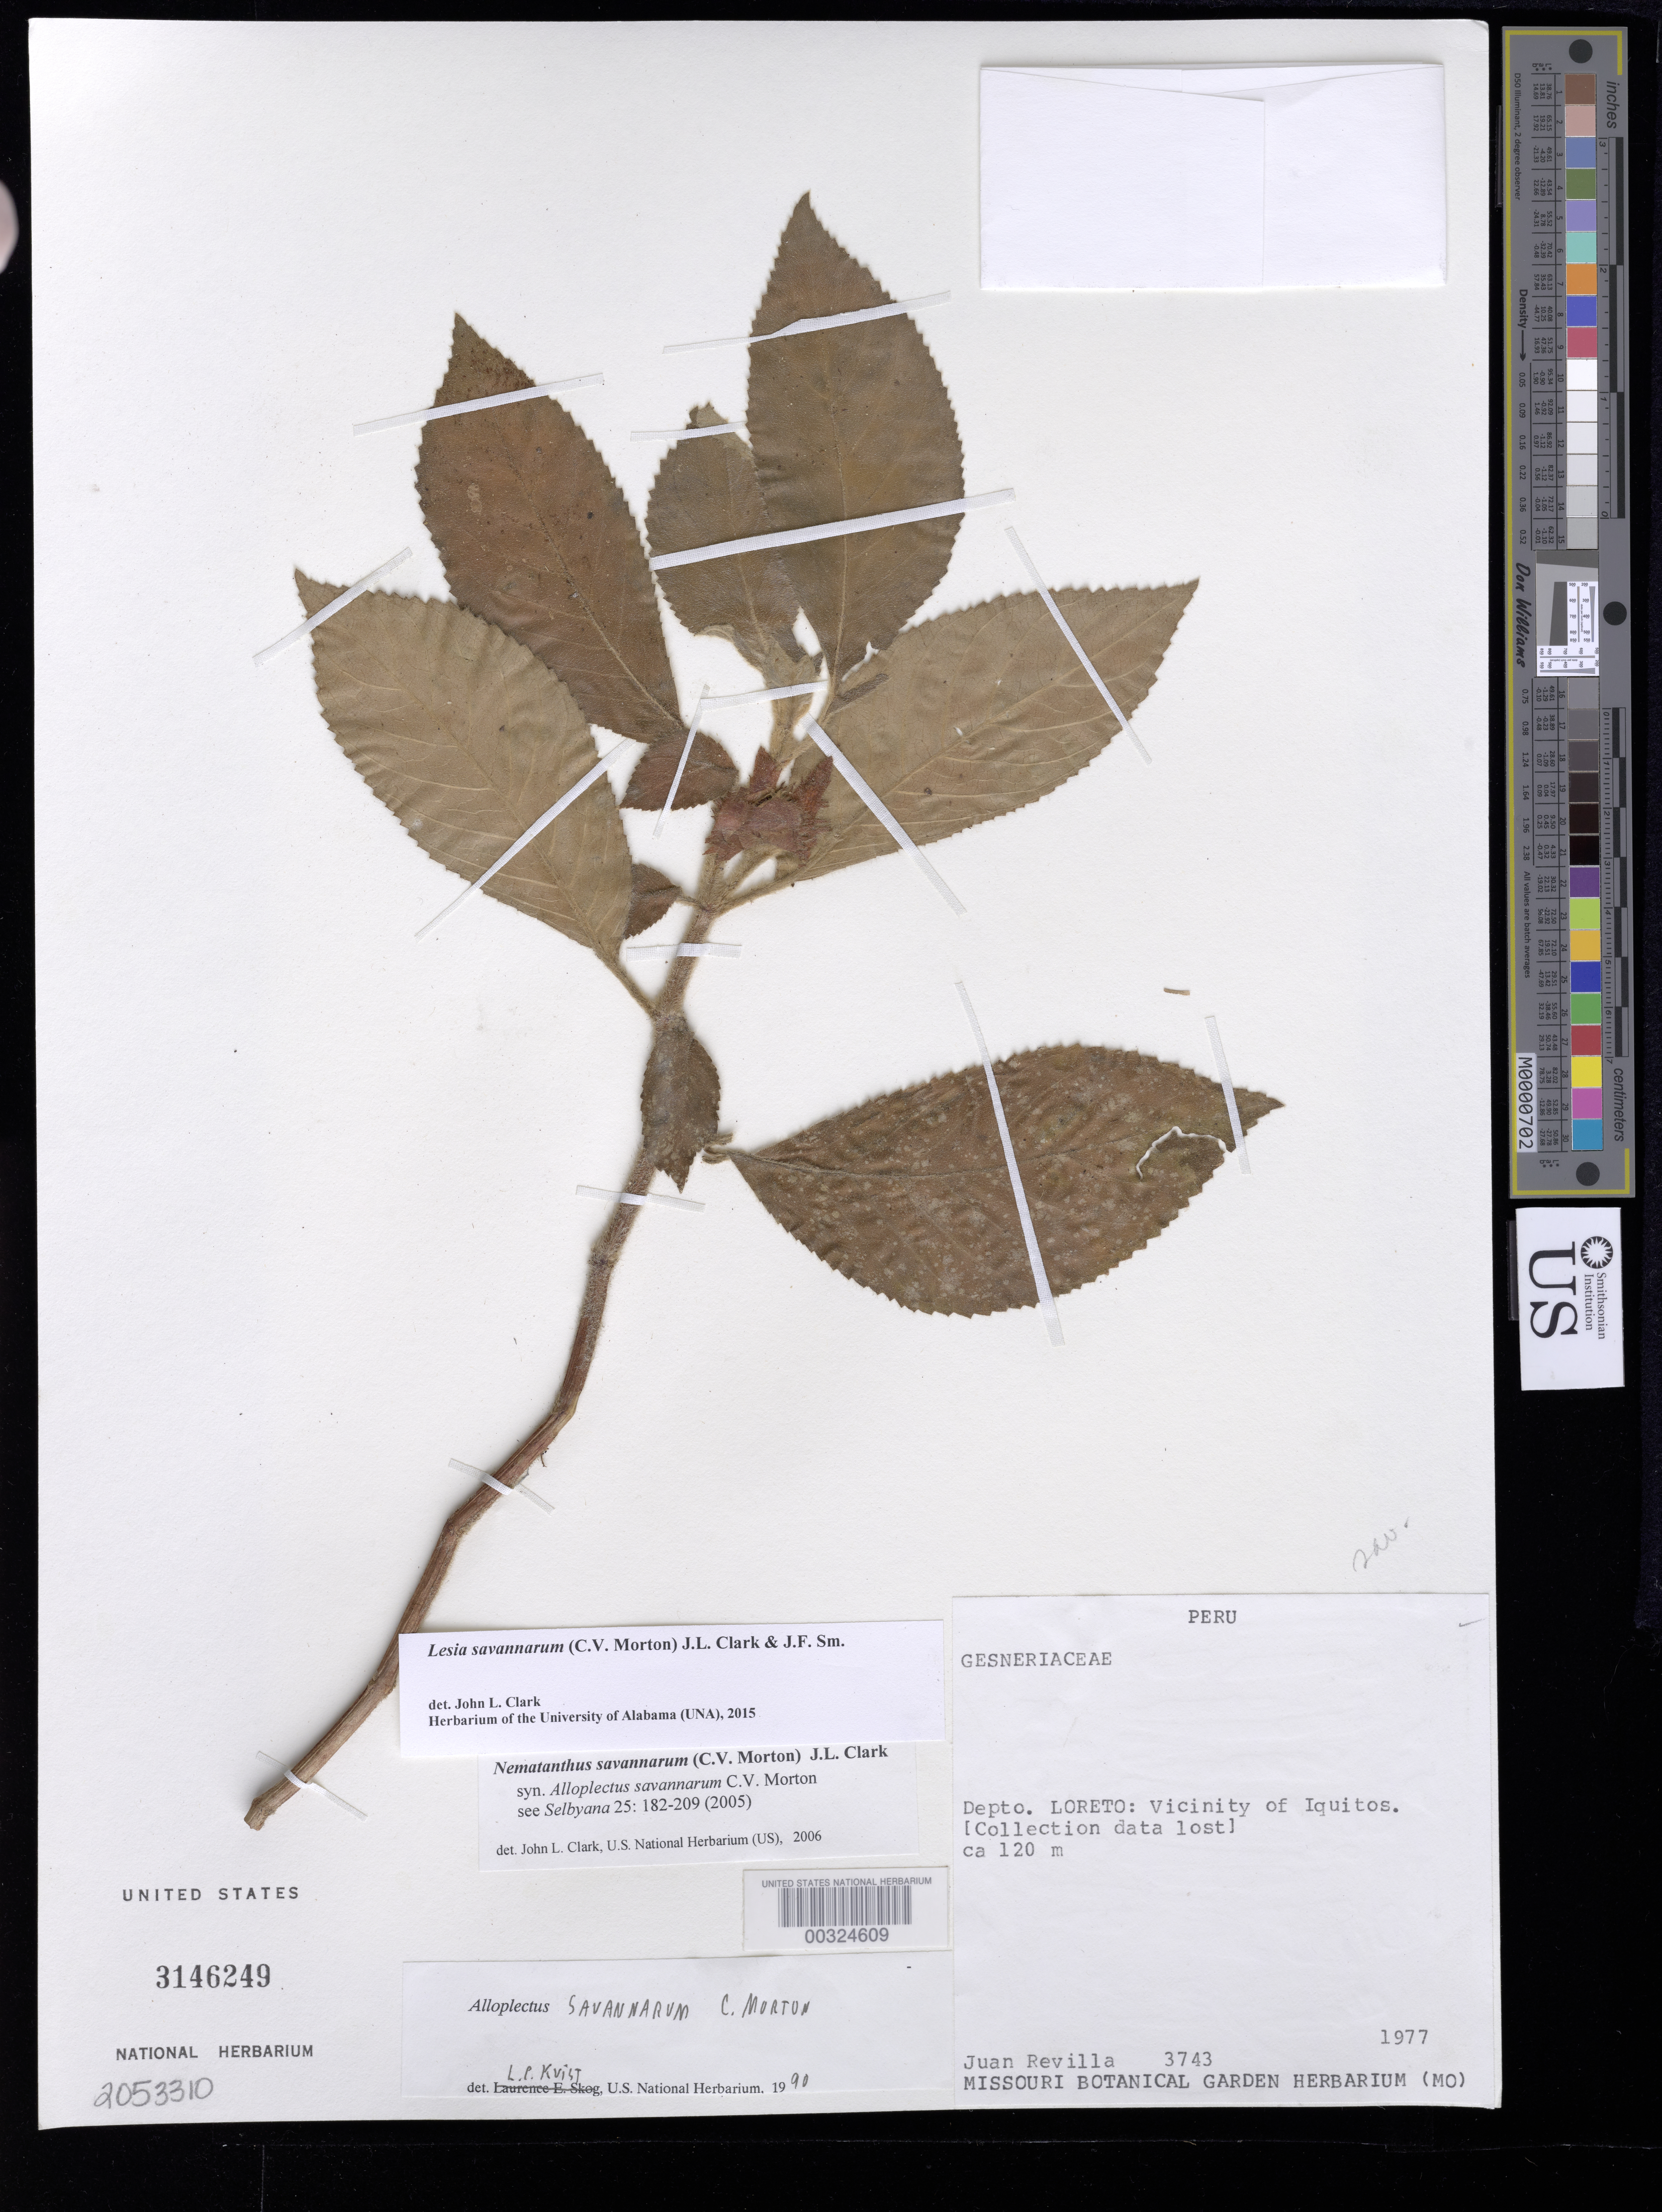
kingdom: Plantae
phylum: Tracheophyta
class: Magnoliopsida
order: Lamiales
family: Gesneriaceae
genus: Nematanthus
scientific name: Nematanthus savannarum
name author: (C.V. Morton in Maguire) J.L. Clark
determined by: Clark, J. L., (SEL), The Marie Selby Botanical Garden (UNITED STATES)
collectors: J. Revilla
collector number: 3743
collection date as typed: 1977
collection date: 1977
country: Peru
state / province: Loreto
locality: Vicinity of Iquitos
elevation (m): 120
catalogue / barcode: US 3146249